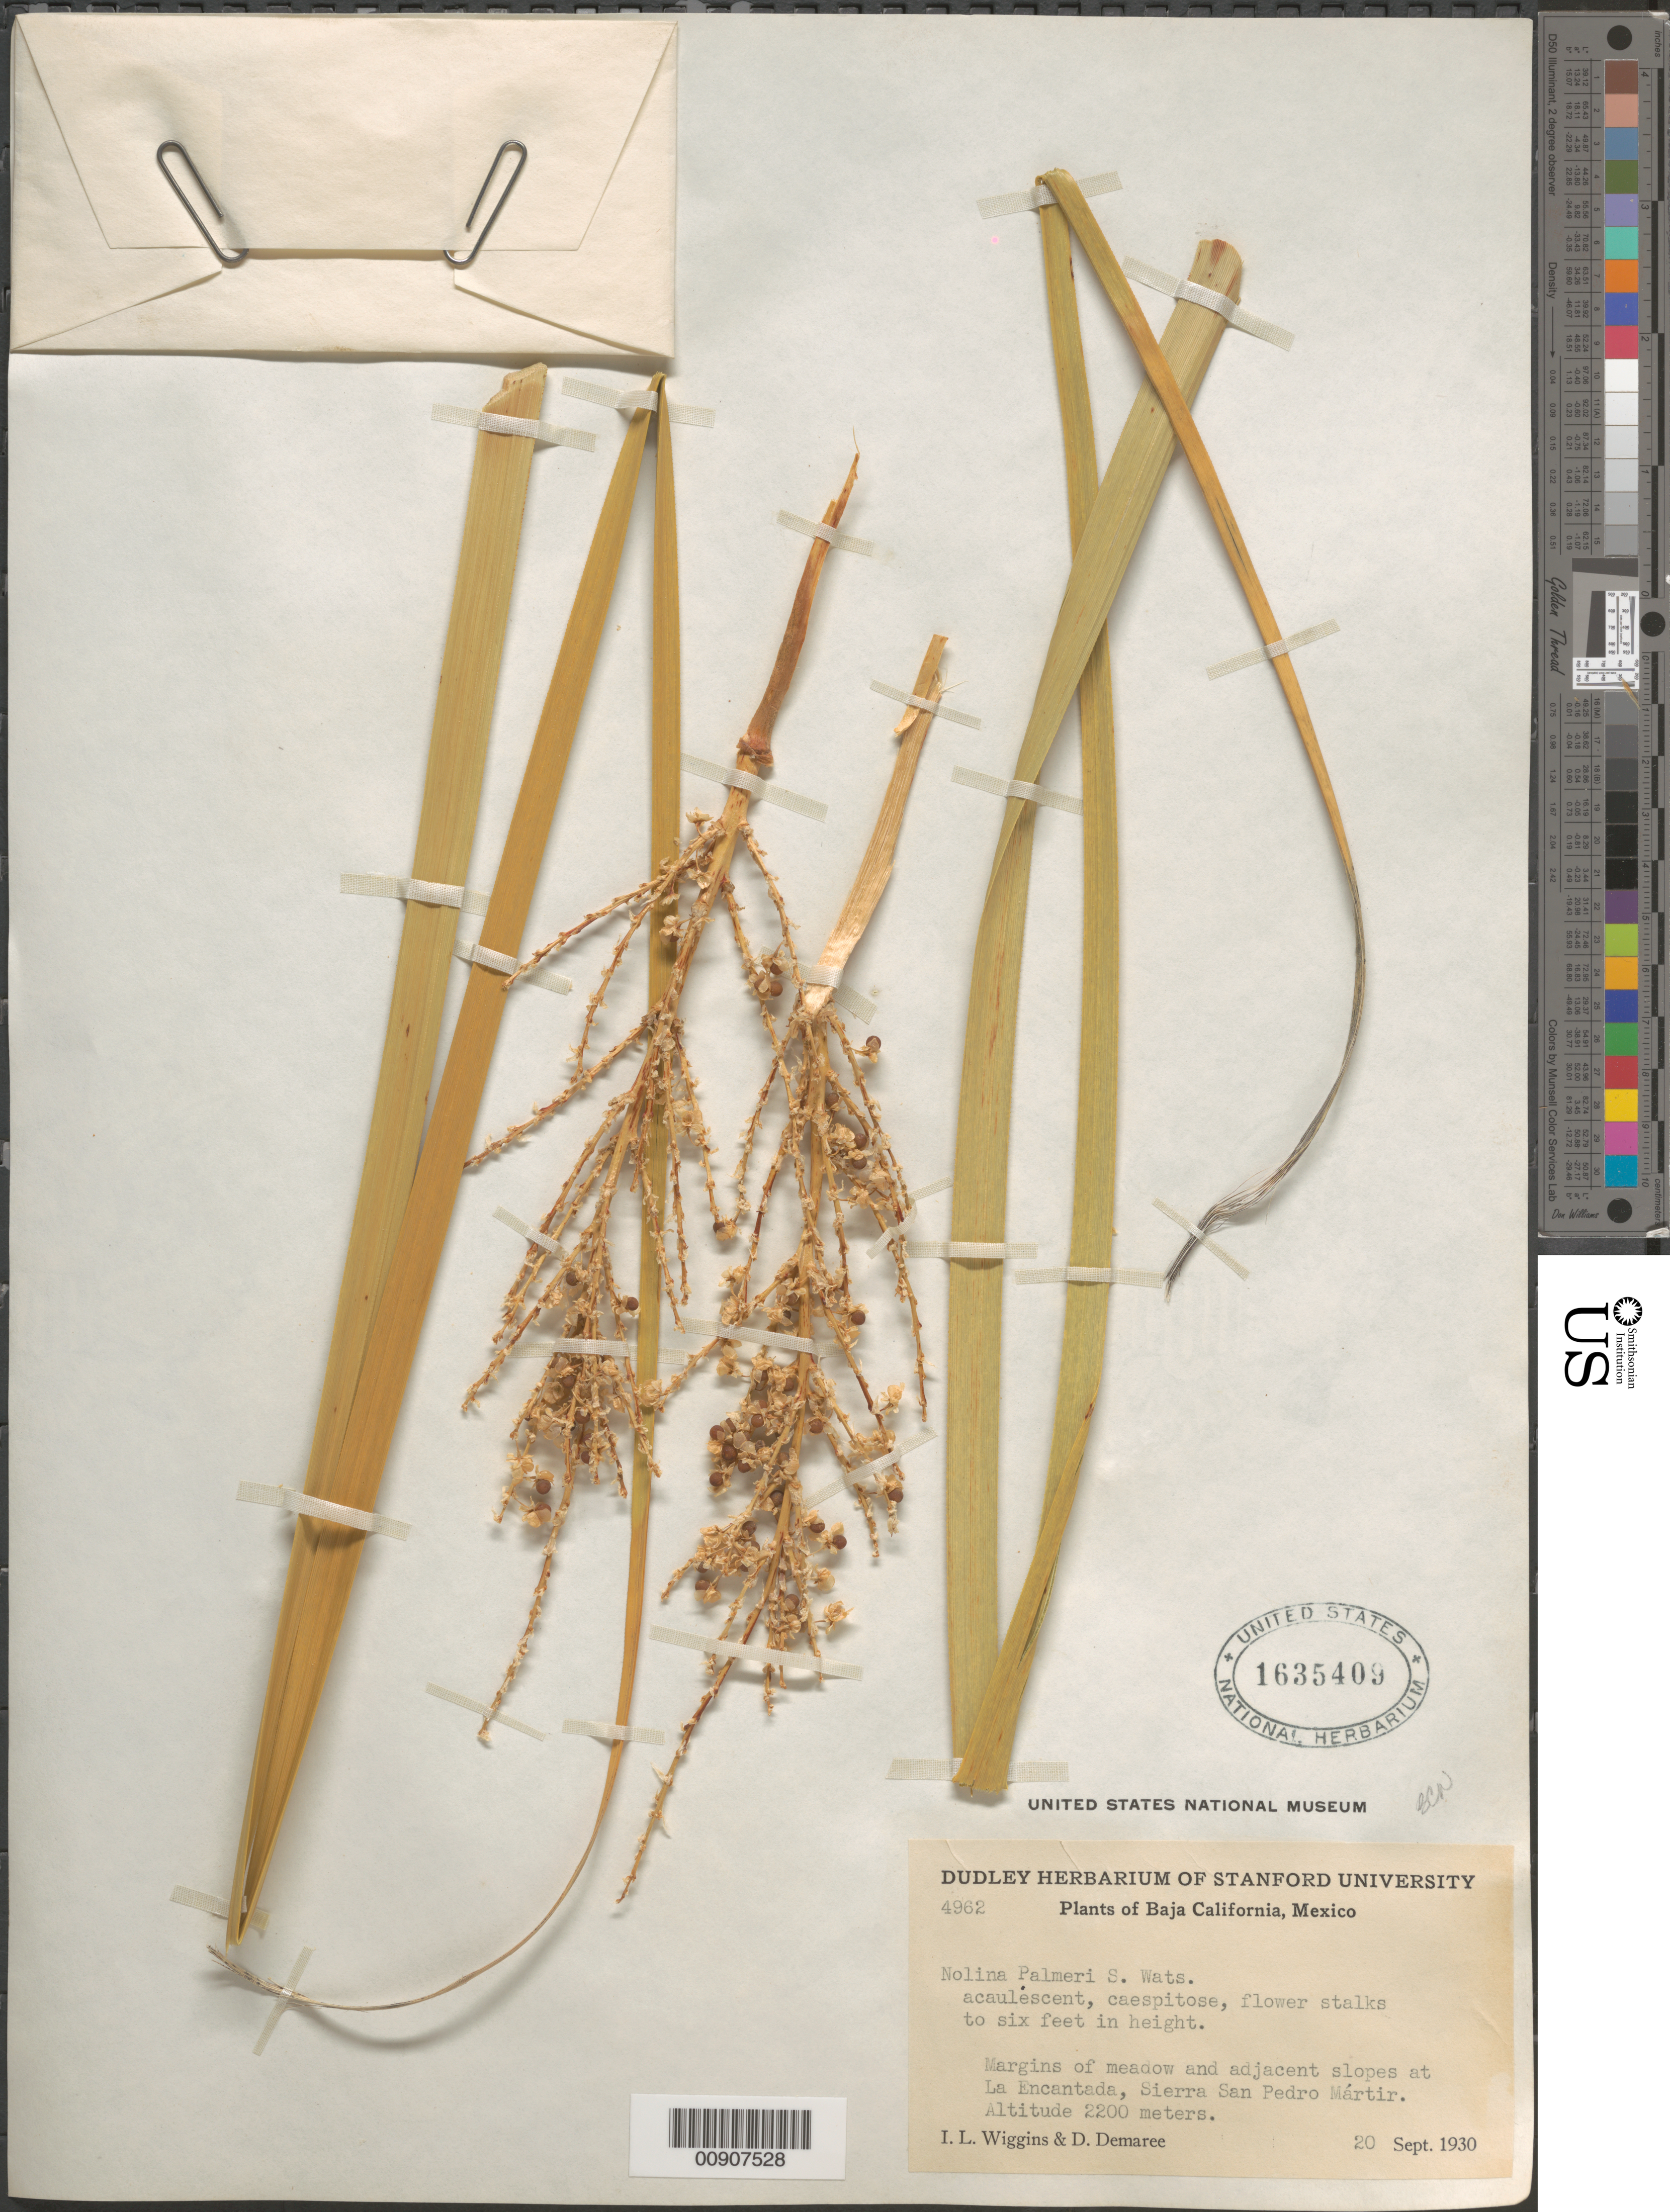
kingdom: Plantae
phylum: Tracheophyta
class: Liliopsida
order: Asparagales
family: Asparagaceae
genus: Nolina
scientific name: Nolina palmeri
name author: S. Watson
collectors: I. L. Wiggins & D. Demaree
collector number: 4962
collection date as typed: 20 Sep 1930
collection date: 1930-09-20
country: Mexico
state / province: Baja California Norte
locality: At La Encantada, Sierra San Pedro Mártir.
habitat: Margins of meadow and adjacent slopes.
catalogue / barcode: US 1635409